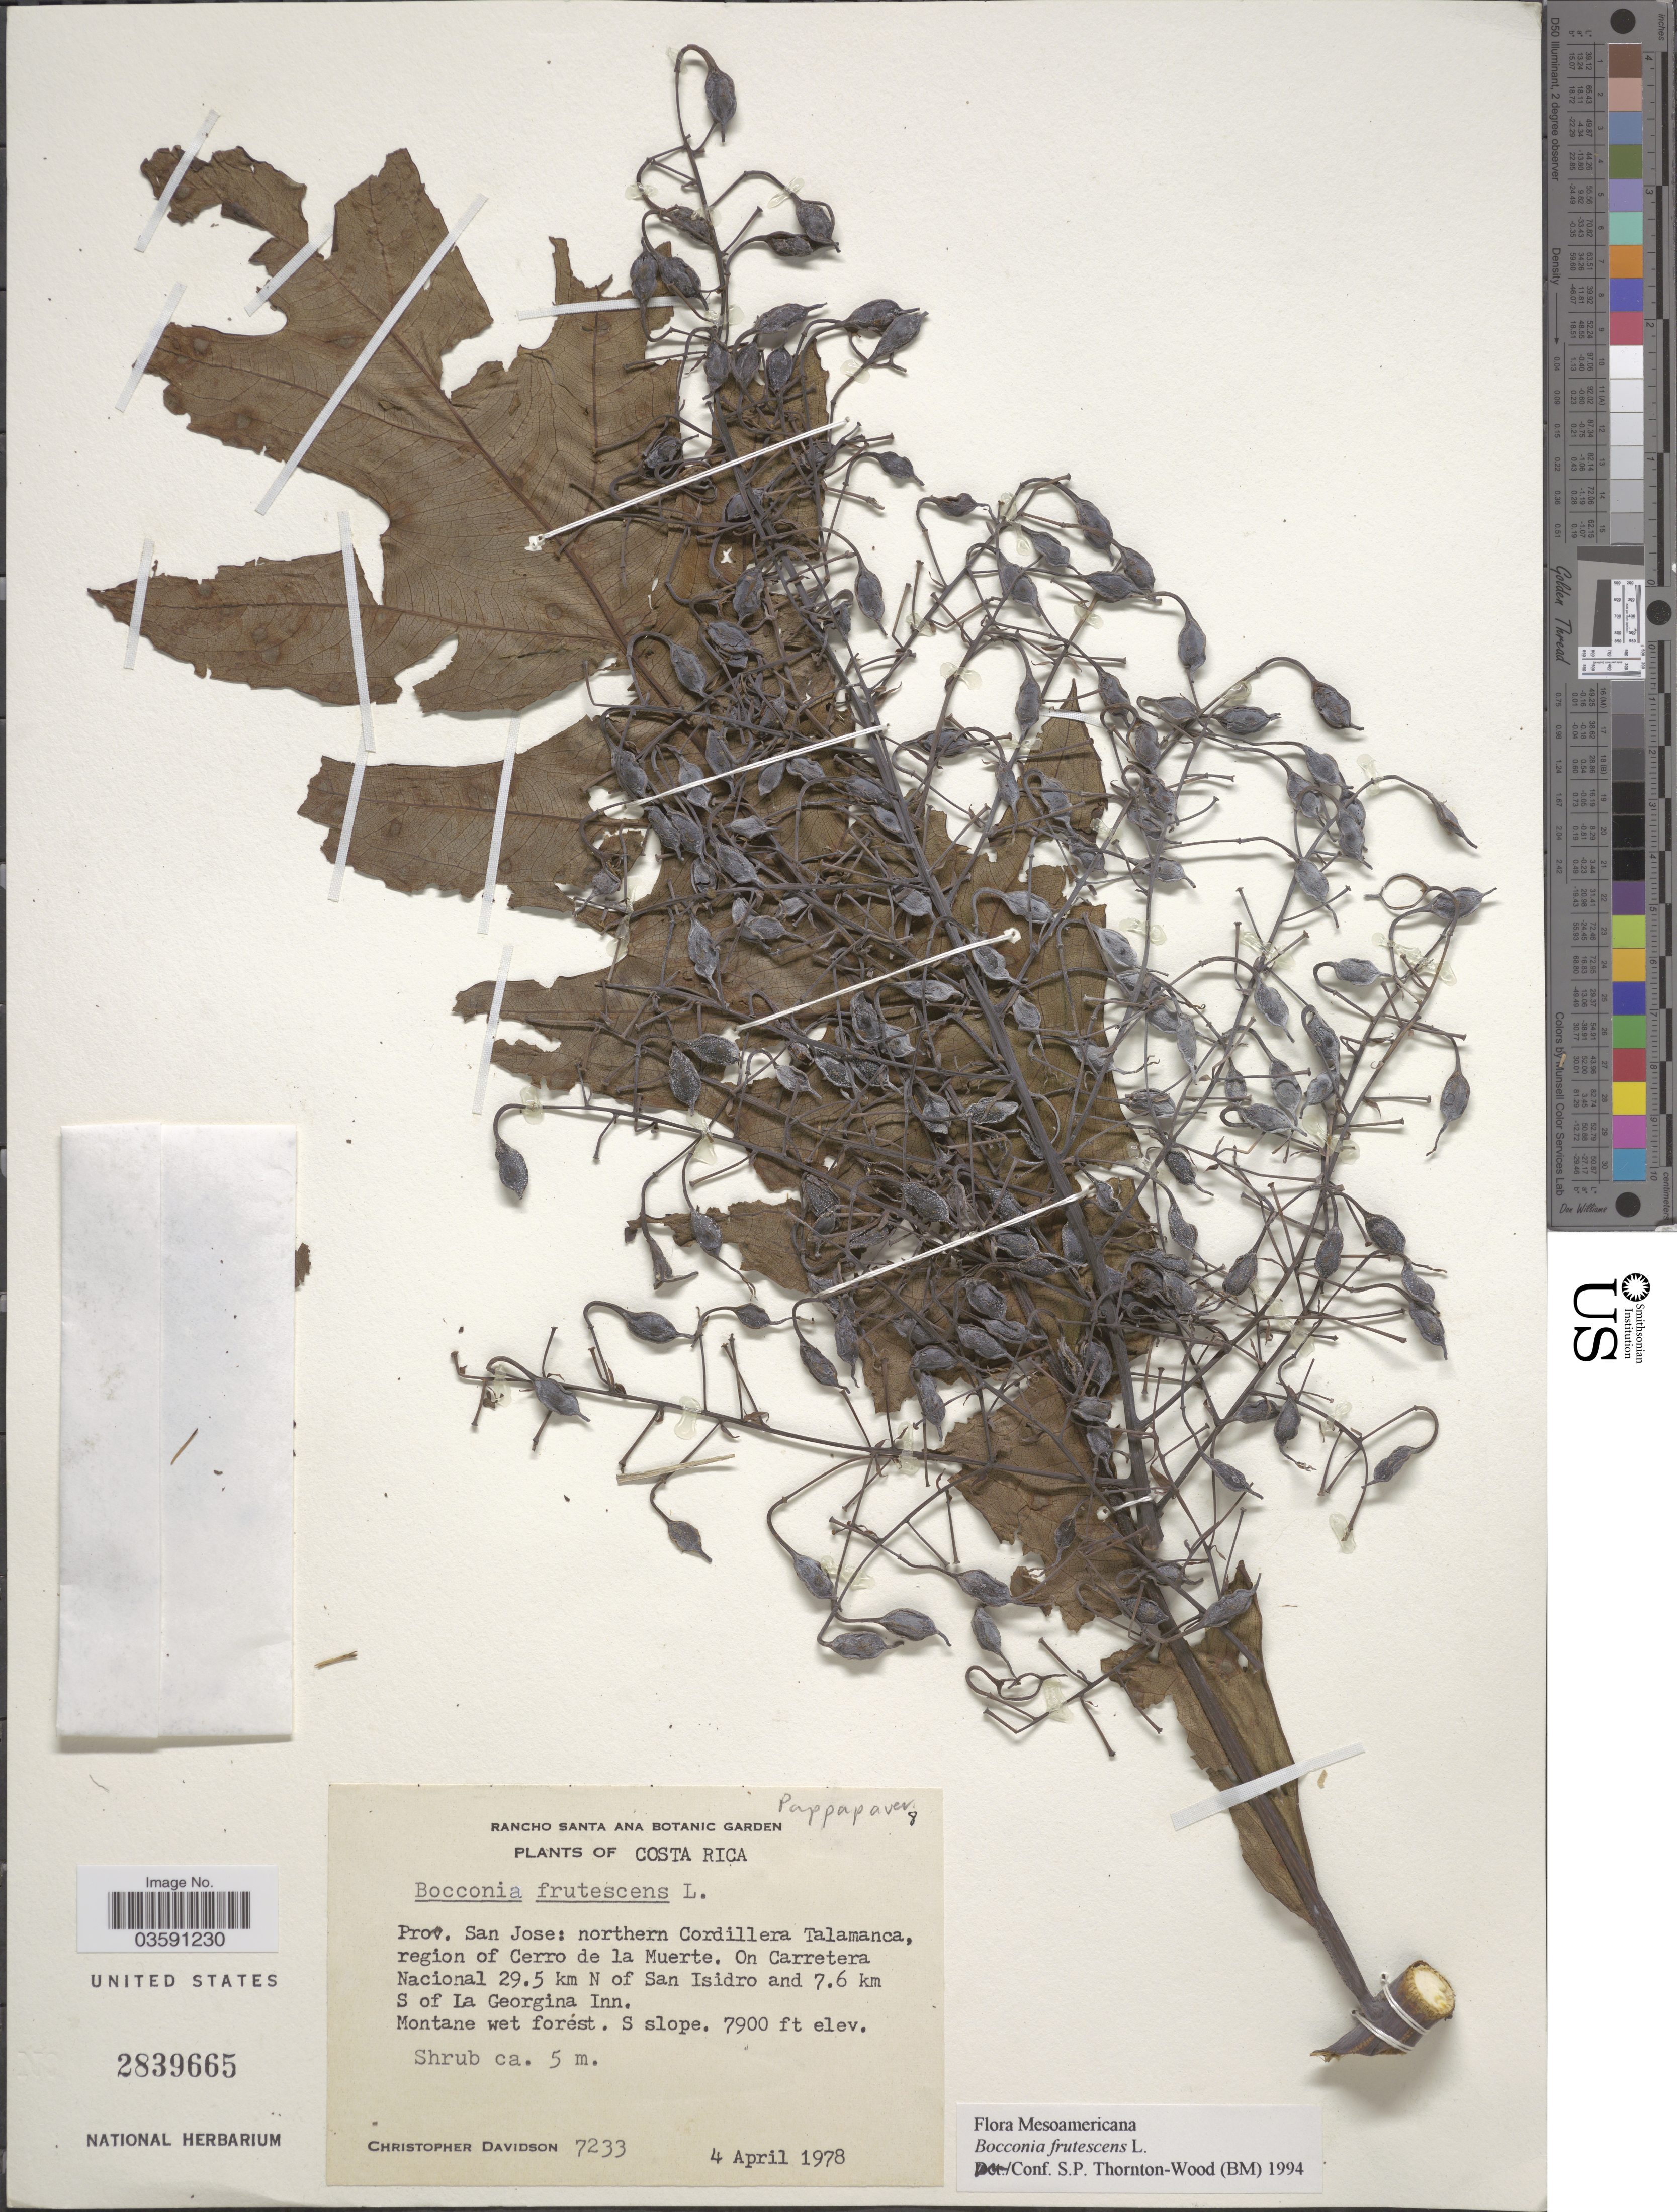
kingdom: Plantae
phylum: Tracheophyta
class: Magnoliopsida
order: Ranunculales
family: Papaveraceae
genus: Bocconia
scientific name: Bocconia frutescens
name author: L.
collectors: C. Davidson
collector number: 7233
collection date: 1978-04-04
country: Costa Rica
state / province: San José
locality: Northern Cordillera Talamanca, region of Cerro de la Muerte. On Carretera Nacional 29.5 km N of San Isidro and 7.6 km S of La Georgina Inn.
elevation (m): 2408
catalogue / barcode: US 2839665